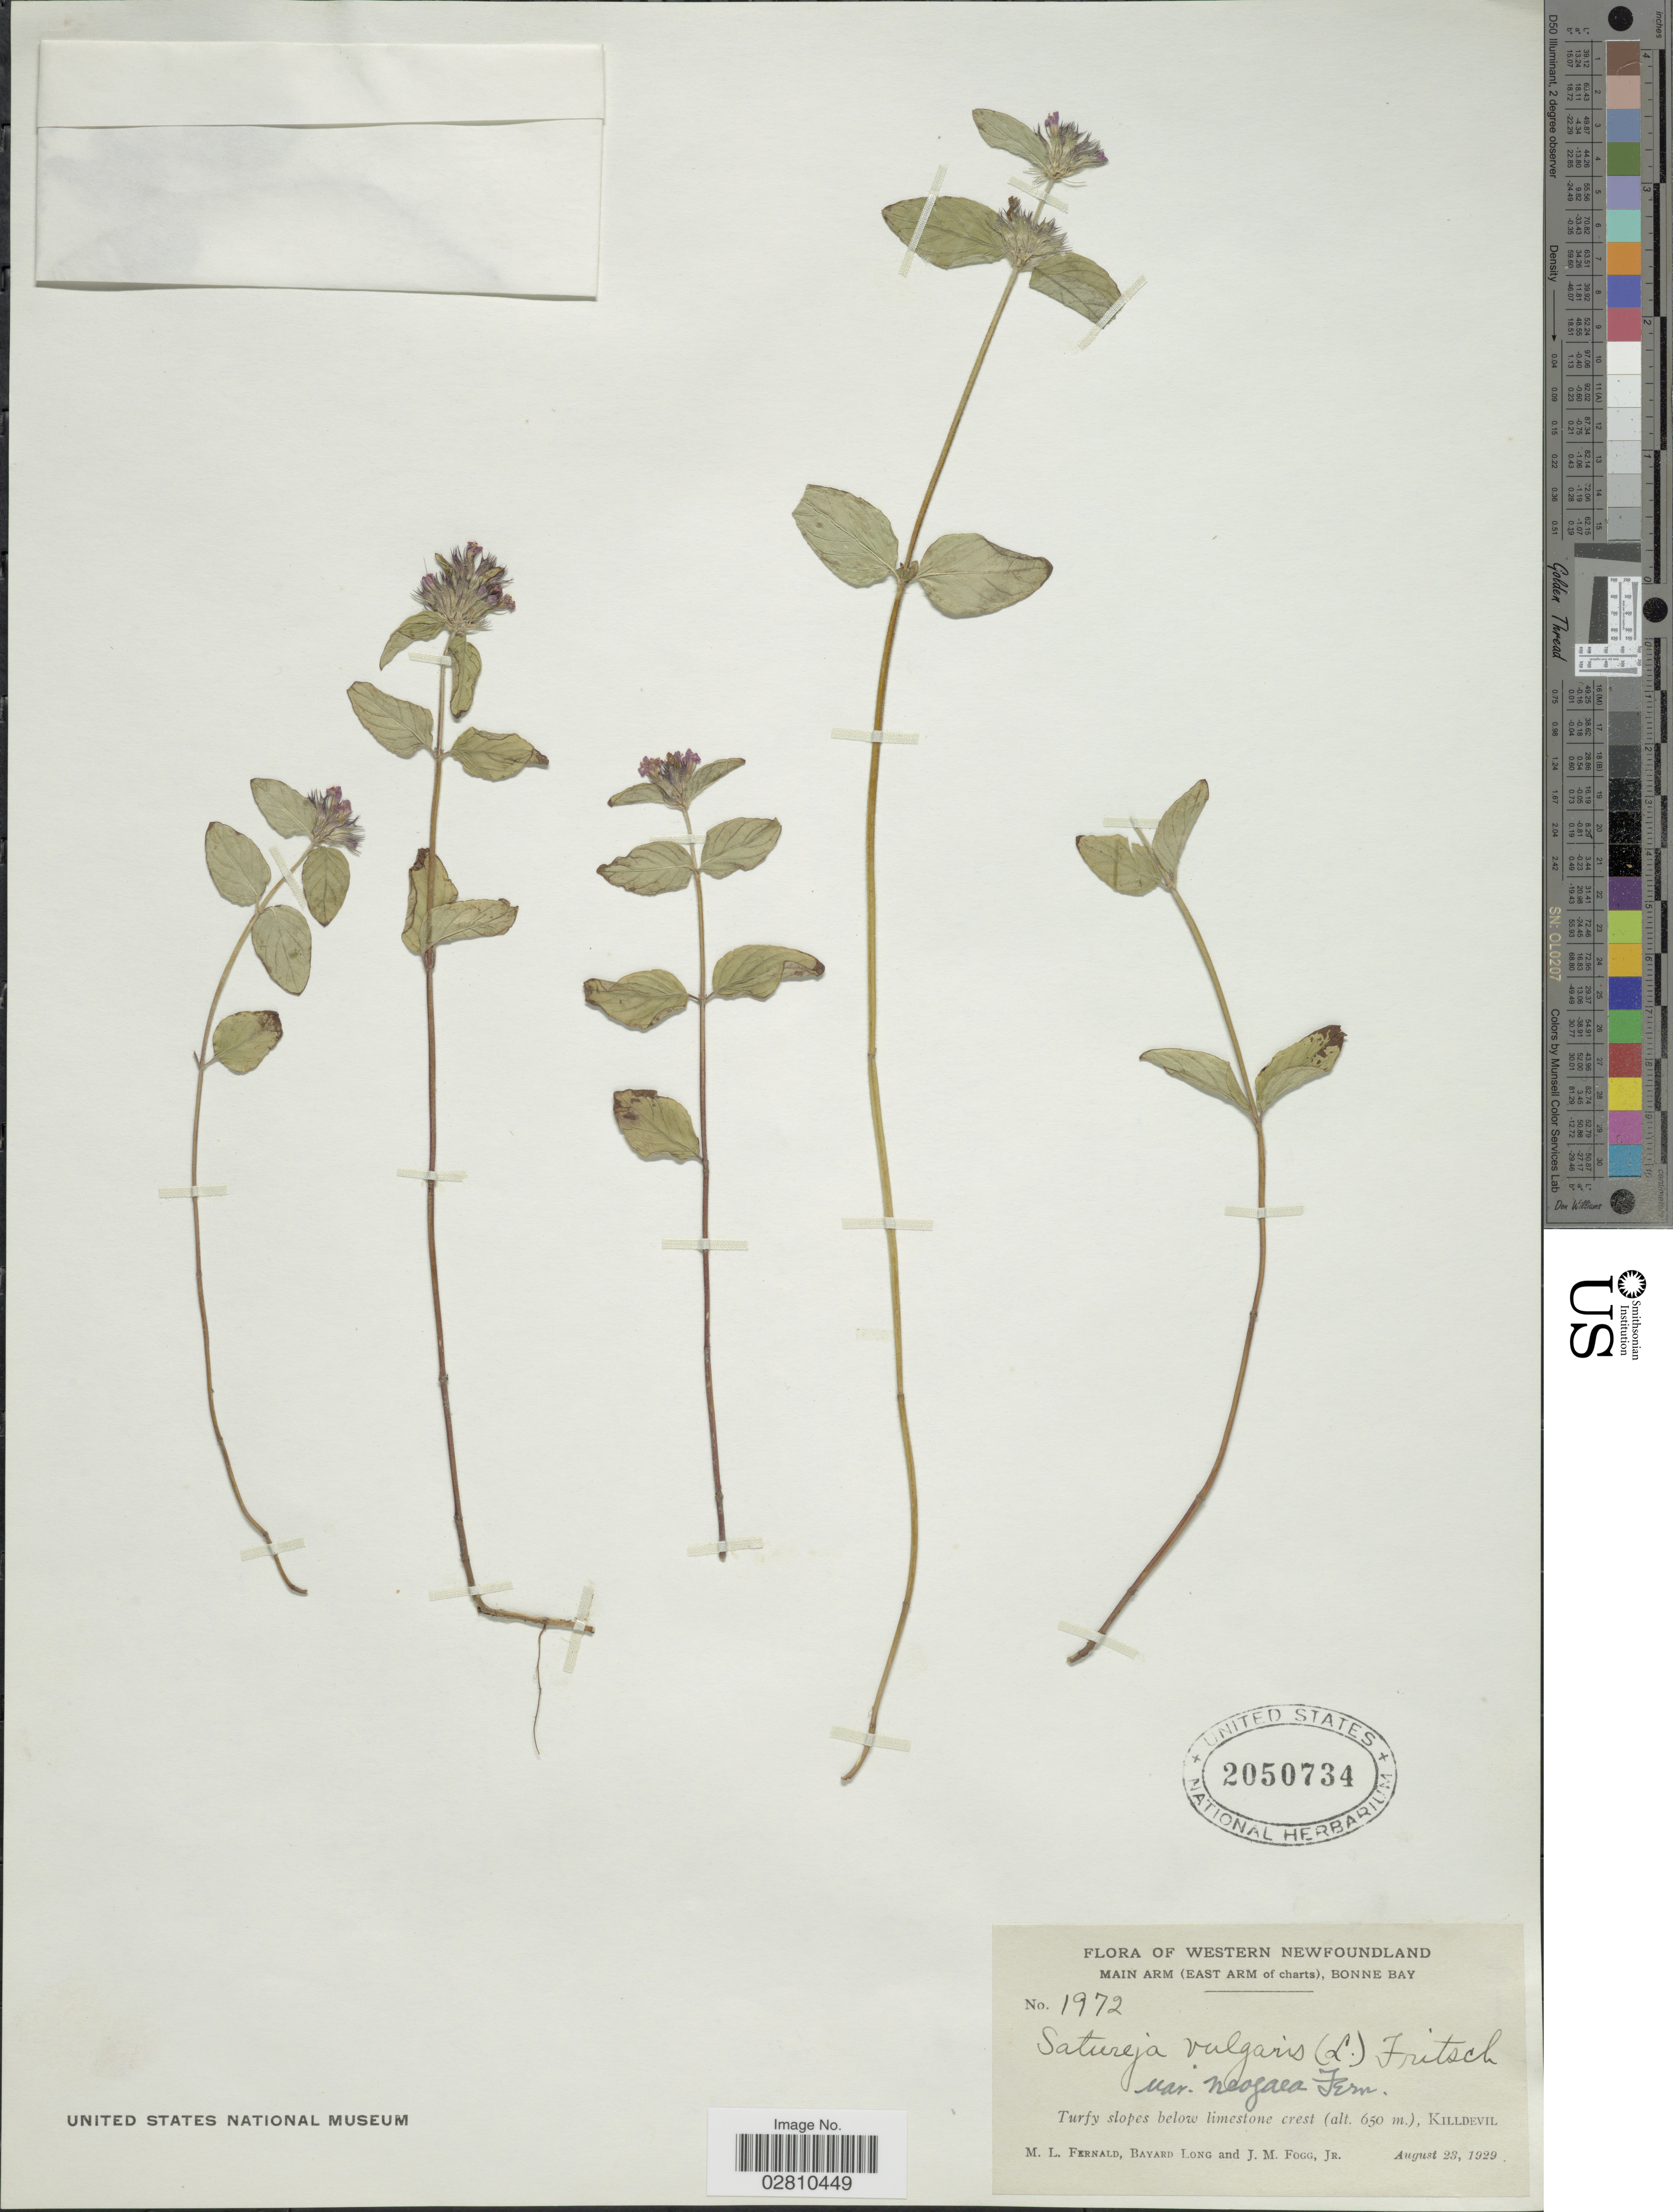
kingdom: Plantae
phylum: Tracheophyta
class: Magnoliopsida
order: Lamiales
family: Lamiaceae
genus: Clinopodium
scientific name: Clinopodium vulgare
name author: L.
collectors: M. L. Fernald, B. Long & J. Fogg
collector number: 1972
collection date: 1929-08-23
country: Canada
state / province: Newfoundland and Labrador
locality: Western Newfoundland. Main Arm (East Arm of charts), Bonne Bay. Turfy slopes below limestone crest, Killdevil.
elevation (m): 650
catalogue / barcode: US 2050734